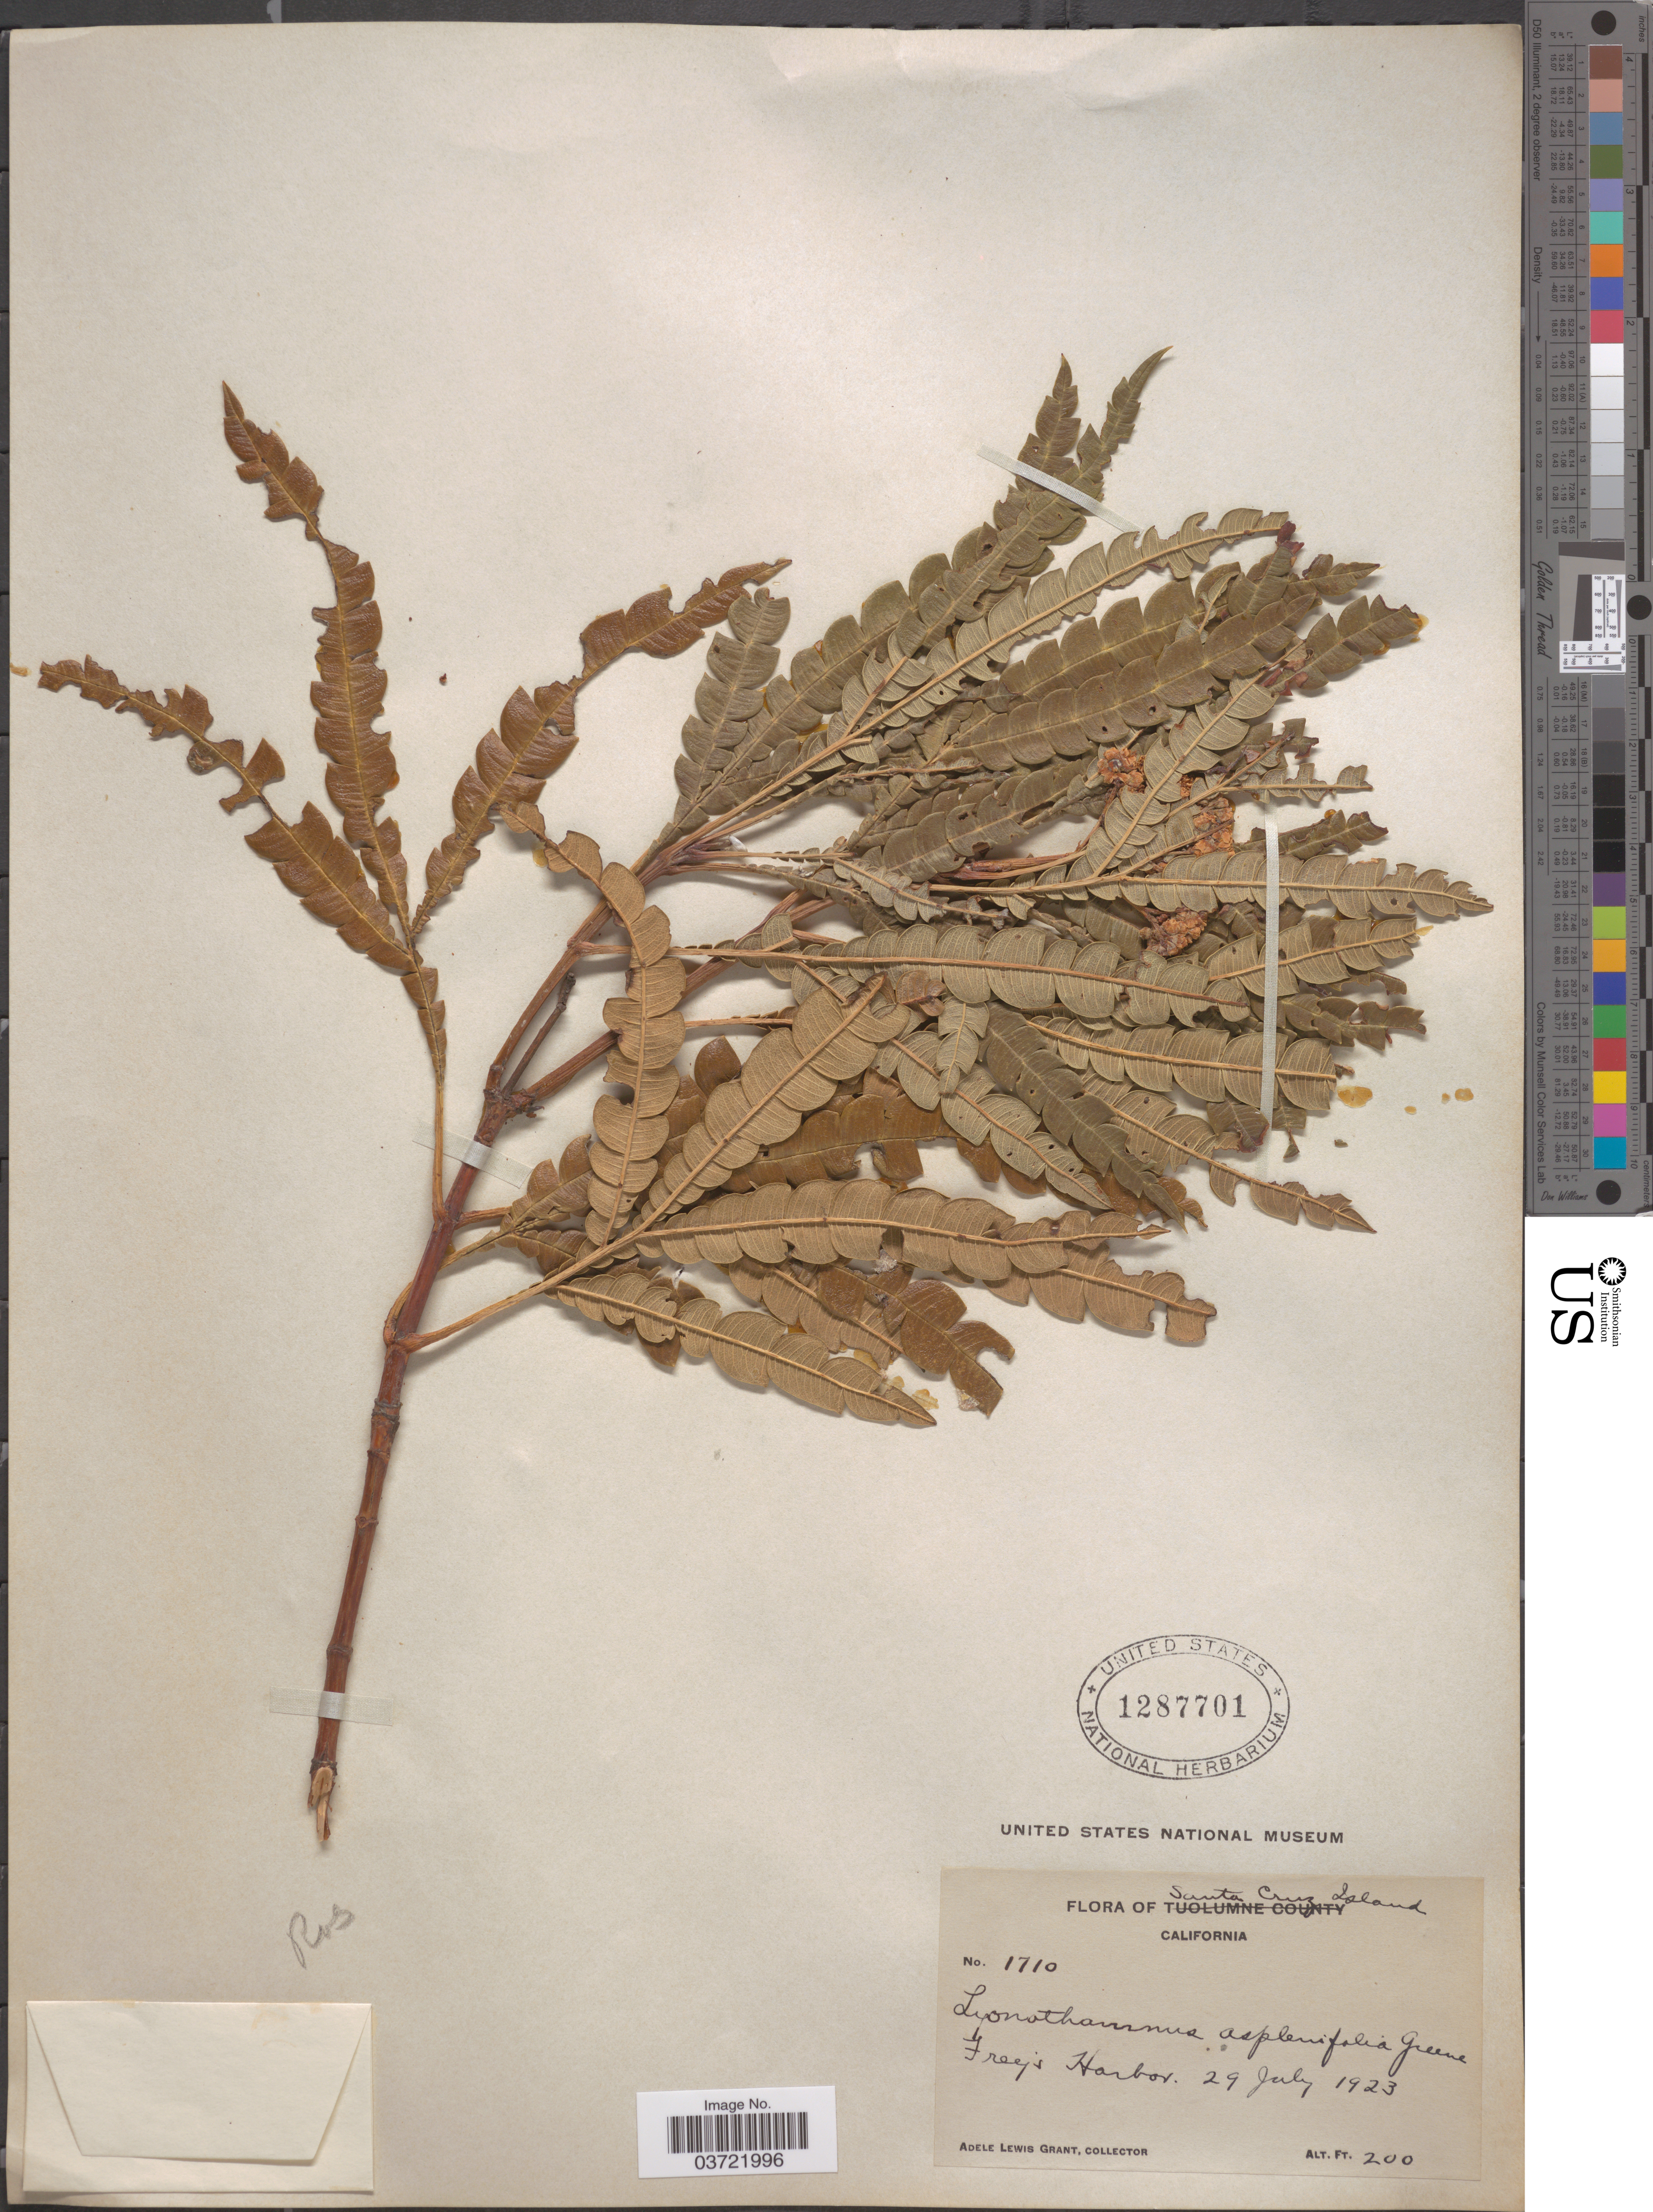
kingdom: Plantae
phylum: Tracheophyta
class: Magnoliopsida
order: Rosales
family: Rosaceae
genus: Lyonothamnus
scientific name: Lyonothamnus floribundus var. aspleniifolius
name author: (Greene) Brandegee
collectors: A. L. Grant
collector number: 1710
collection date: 1923-07-29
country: United States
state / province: California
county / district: Santa Barbara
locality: Santa Cruz Island. Frey's harbor.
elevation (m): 61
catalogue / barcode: US 1287701